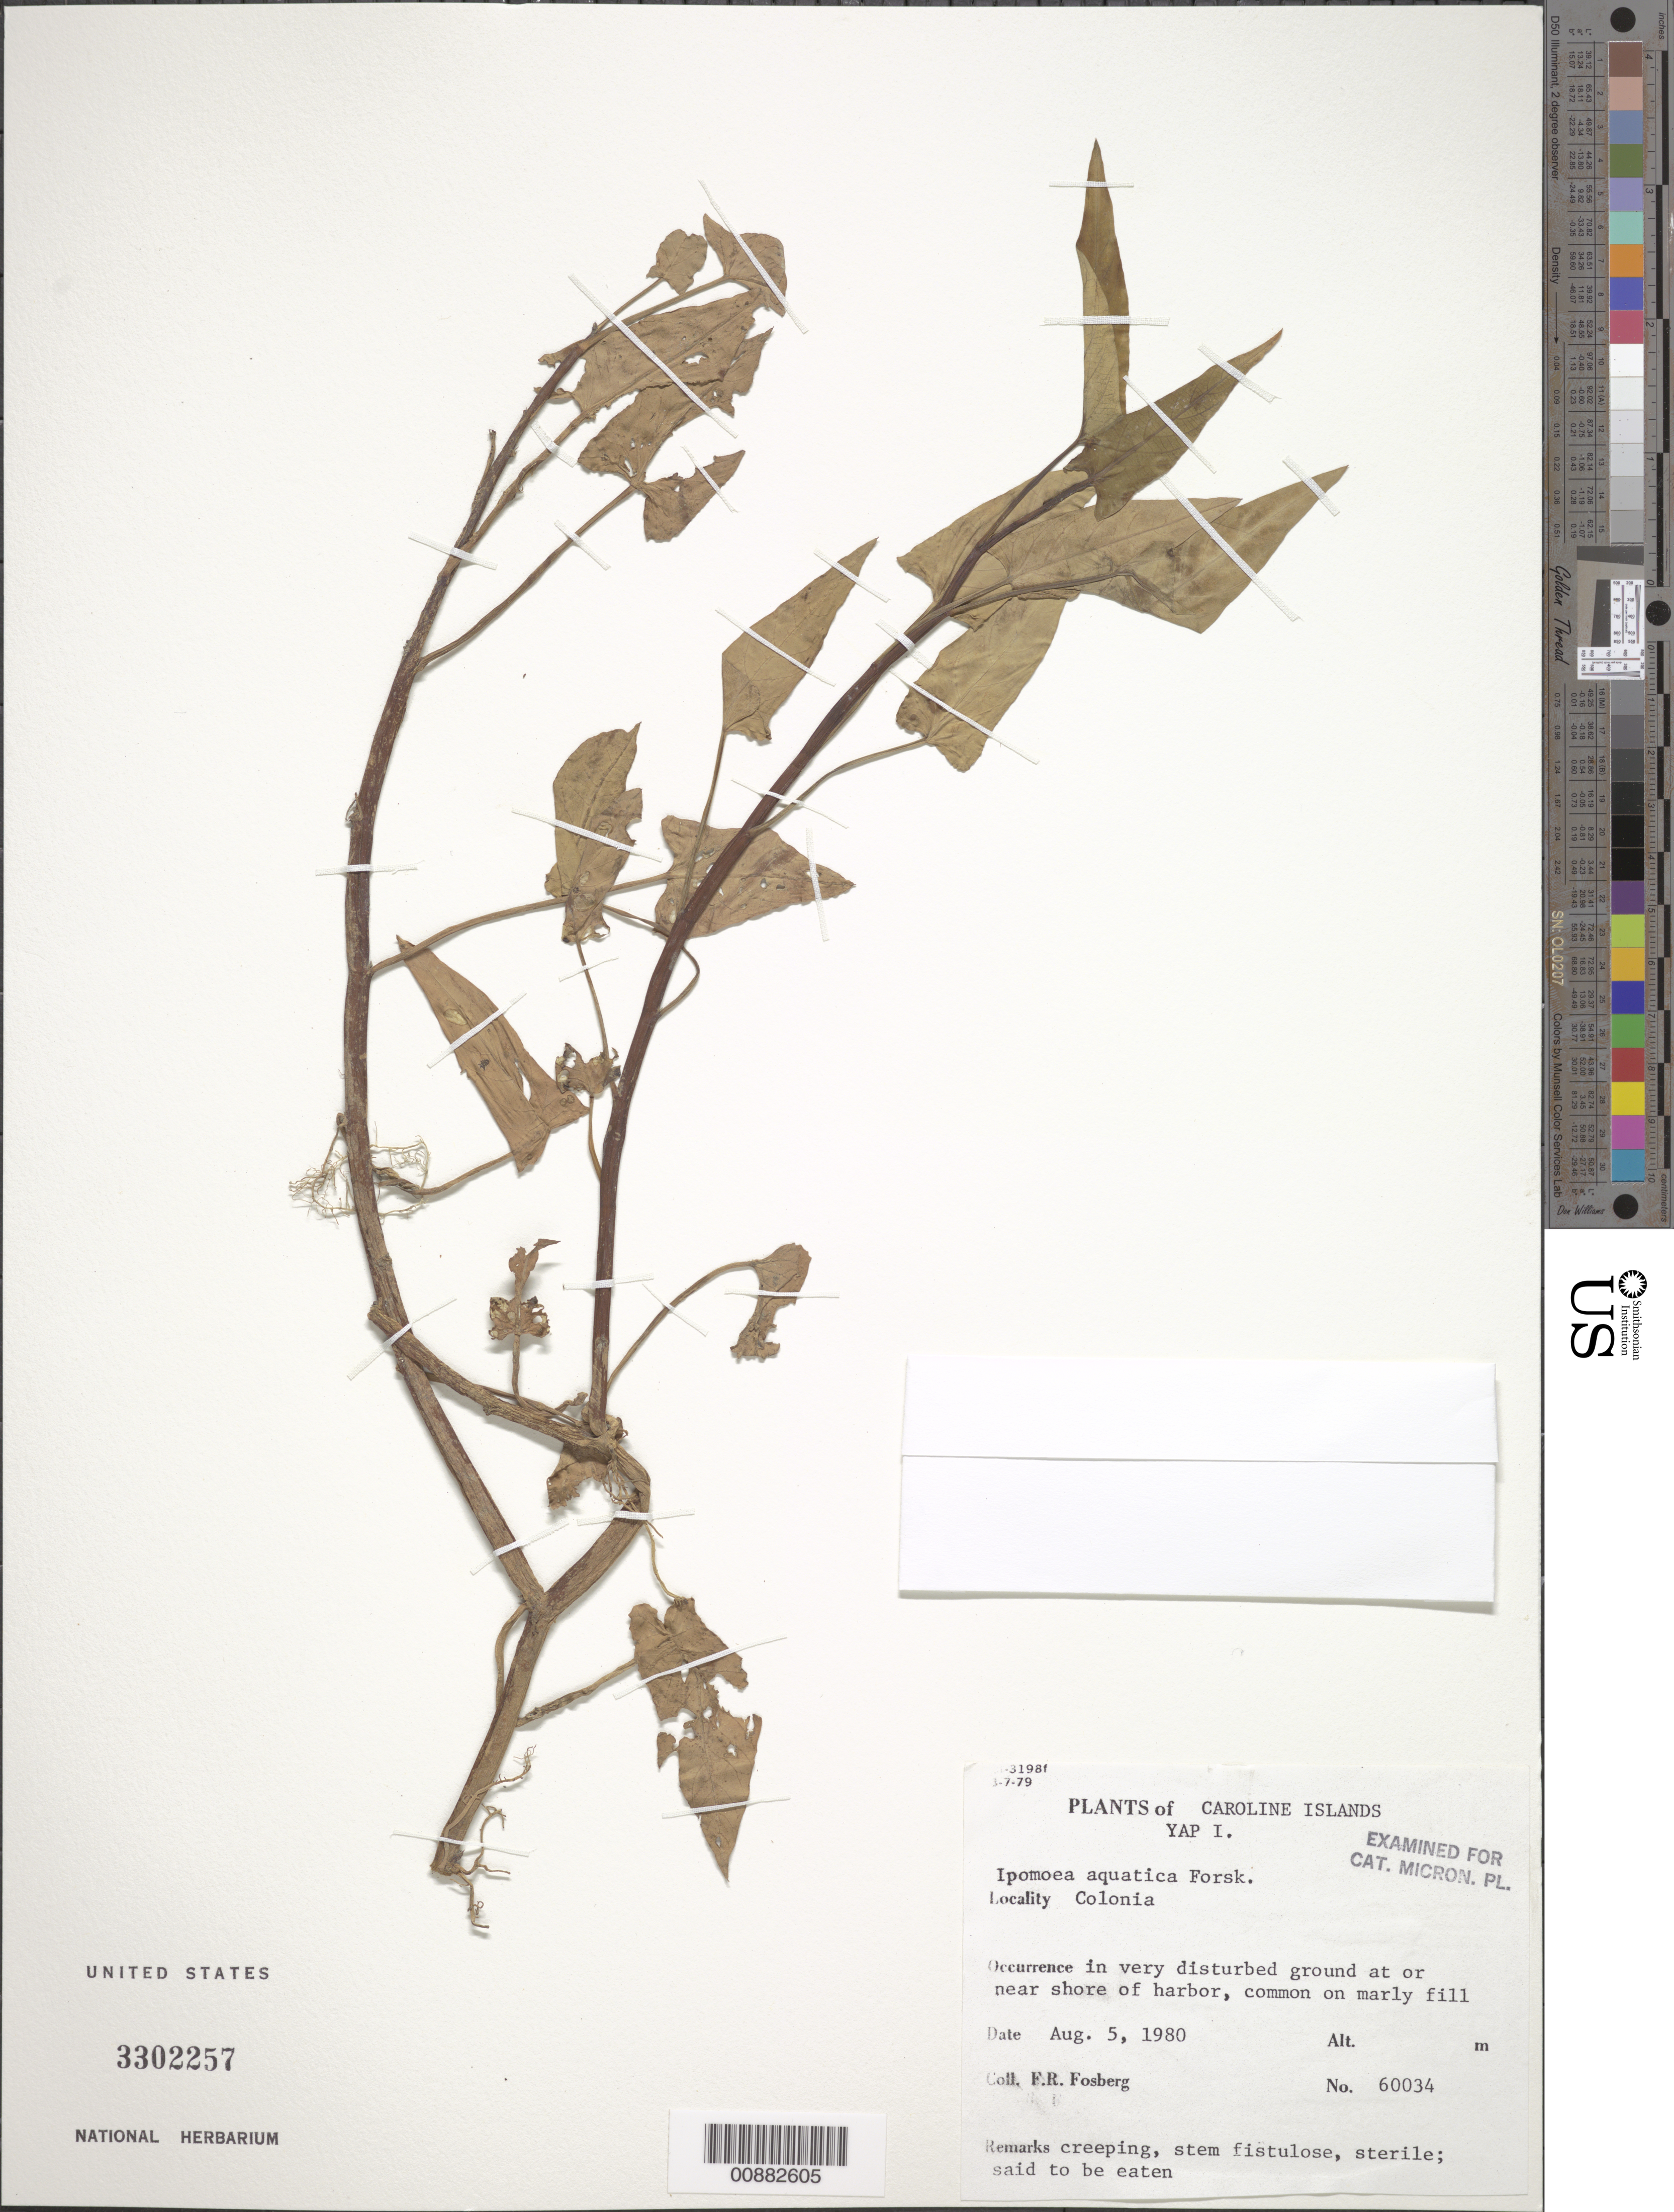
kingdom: Plantae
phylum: Tracheophyta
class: Magnoliopsida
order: Solanales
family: Convolvulaceae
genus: Ipomoea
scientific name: Ipomoea aquatica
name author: Forssk.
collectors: F. R. Fosberg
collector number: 60034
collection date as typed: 05 Aug 1980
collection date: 1980-08-05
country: Micronesia, Federated States of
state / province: Yap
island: Yap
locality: Colonia. In very disturbed ground at or near shore of harbor, common on marly fill.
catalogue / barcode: US 3302257